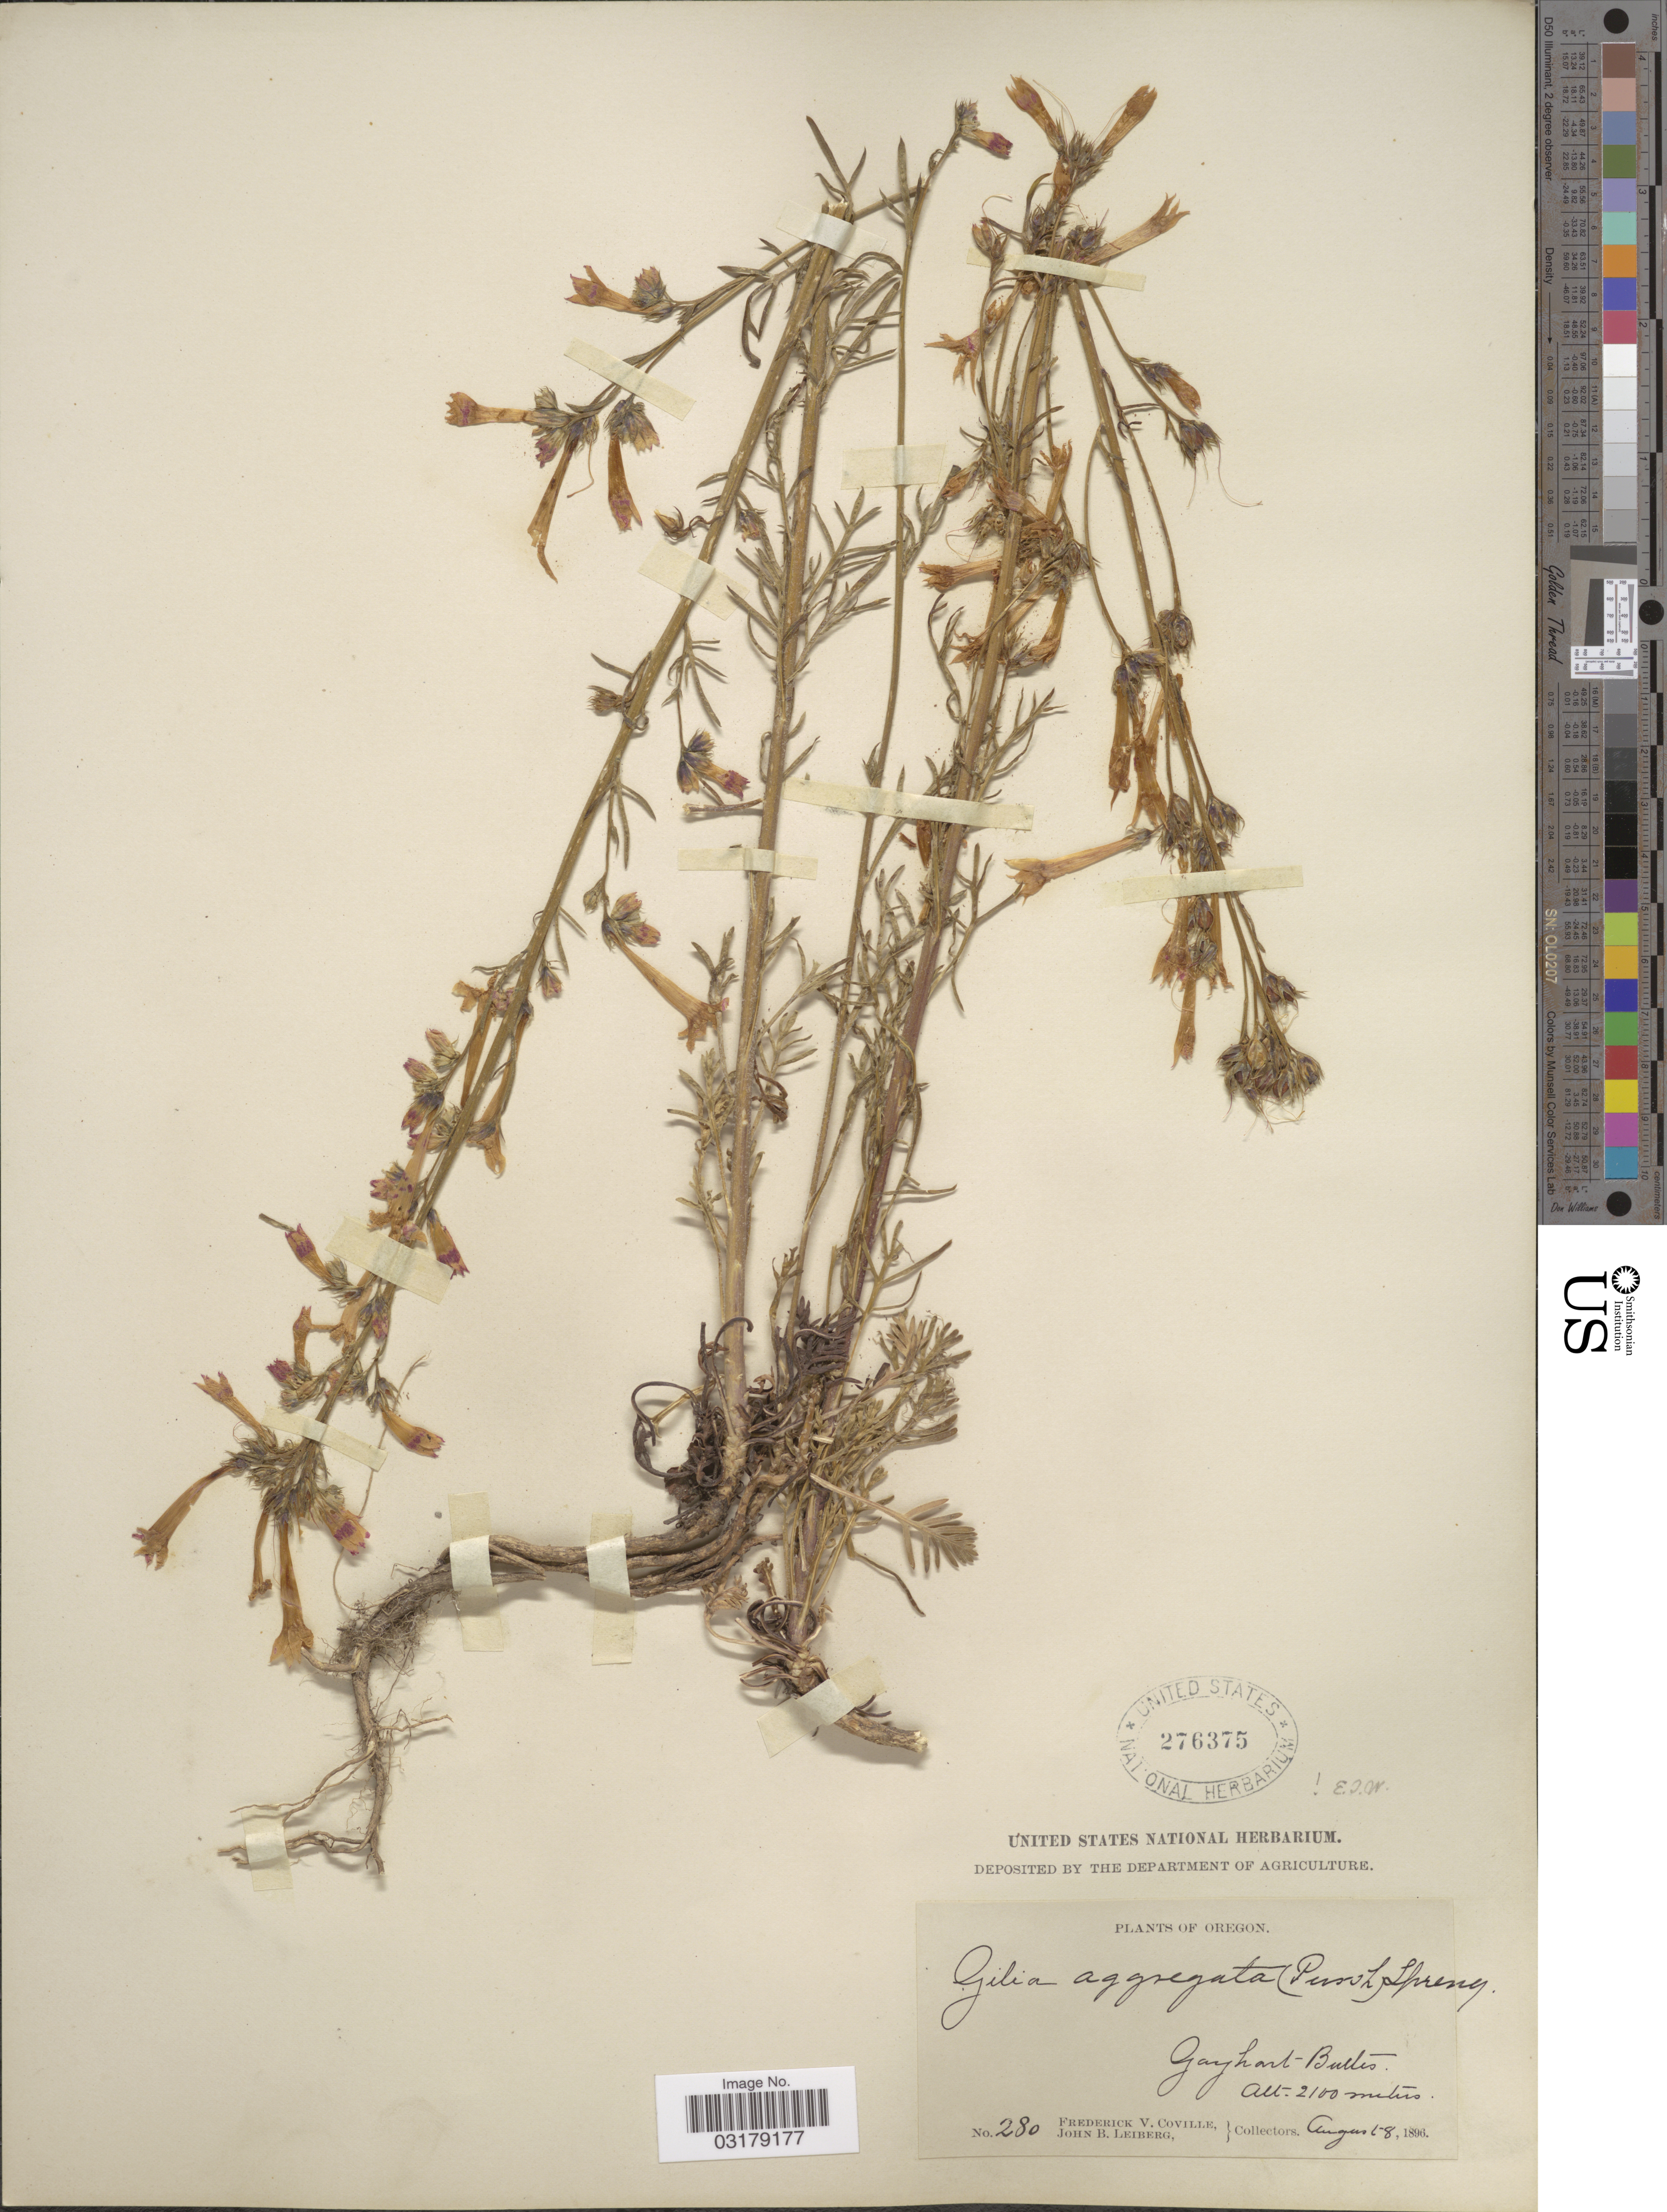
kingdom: Plantae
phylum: Tracheophyta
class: Magnoliopsida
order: Ericales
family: Polemoniaceae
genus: Ipomopsis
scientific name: Ipomopsis aggregata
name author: (Pursh) V.E. Grant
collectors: F. V. Coville & J. B. Leiberg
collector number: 280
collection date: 1896-08-08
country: United States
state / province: Oregon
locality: Gayhart Buttes.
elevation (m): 2100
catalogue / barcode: US 276375